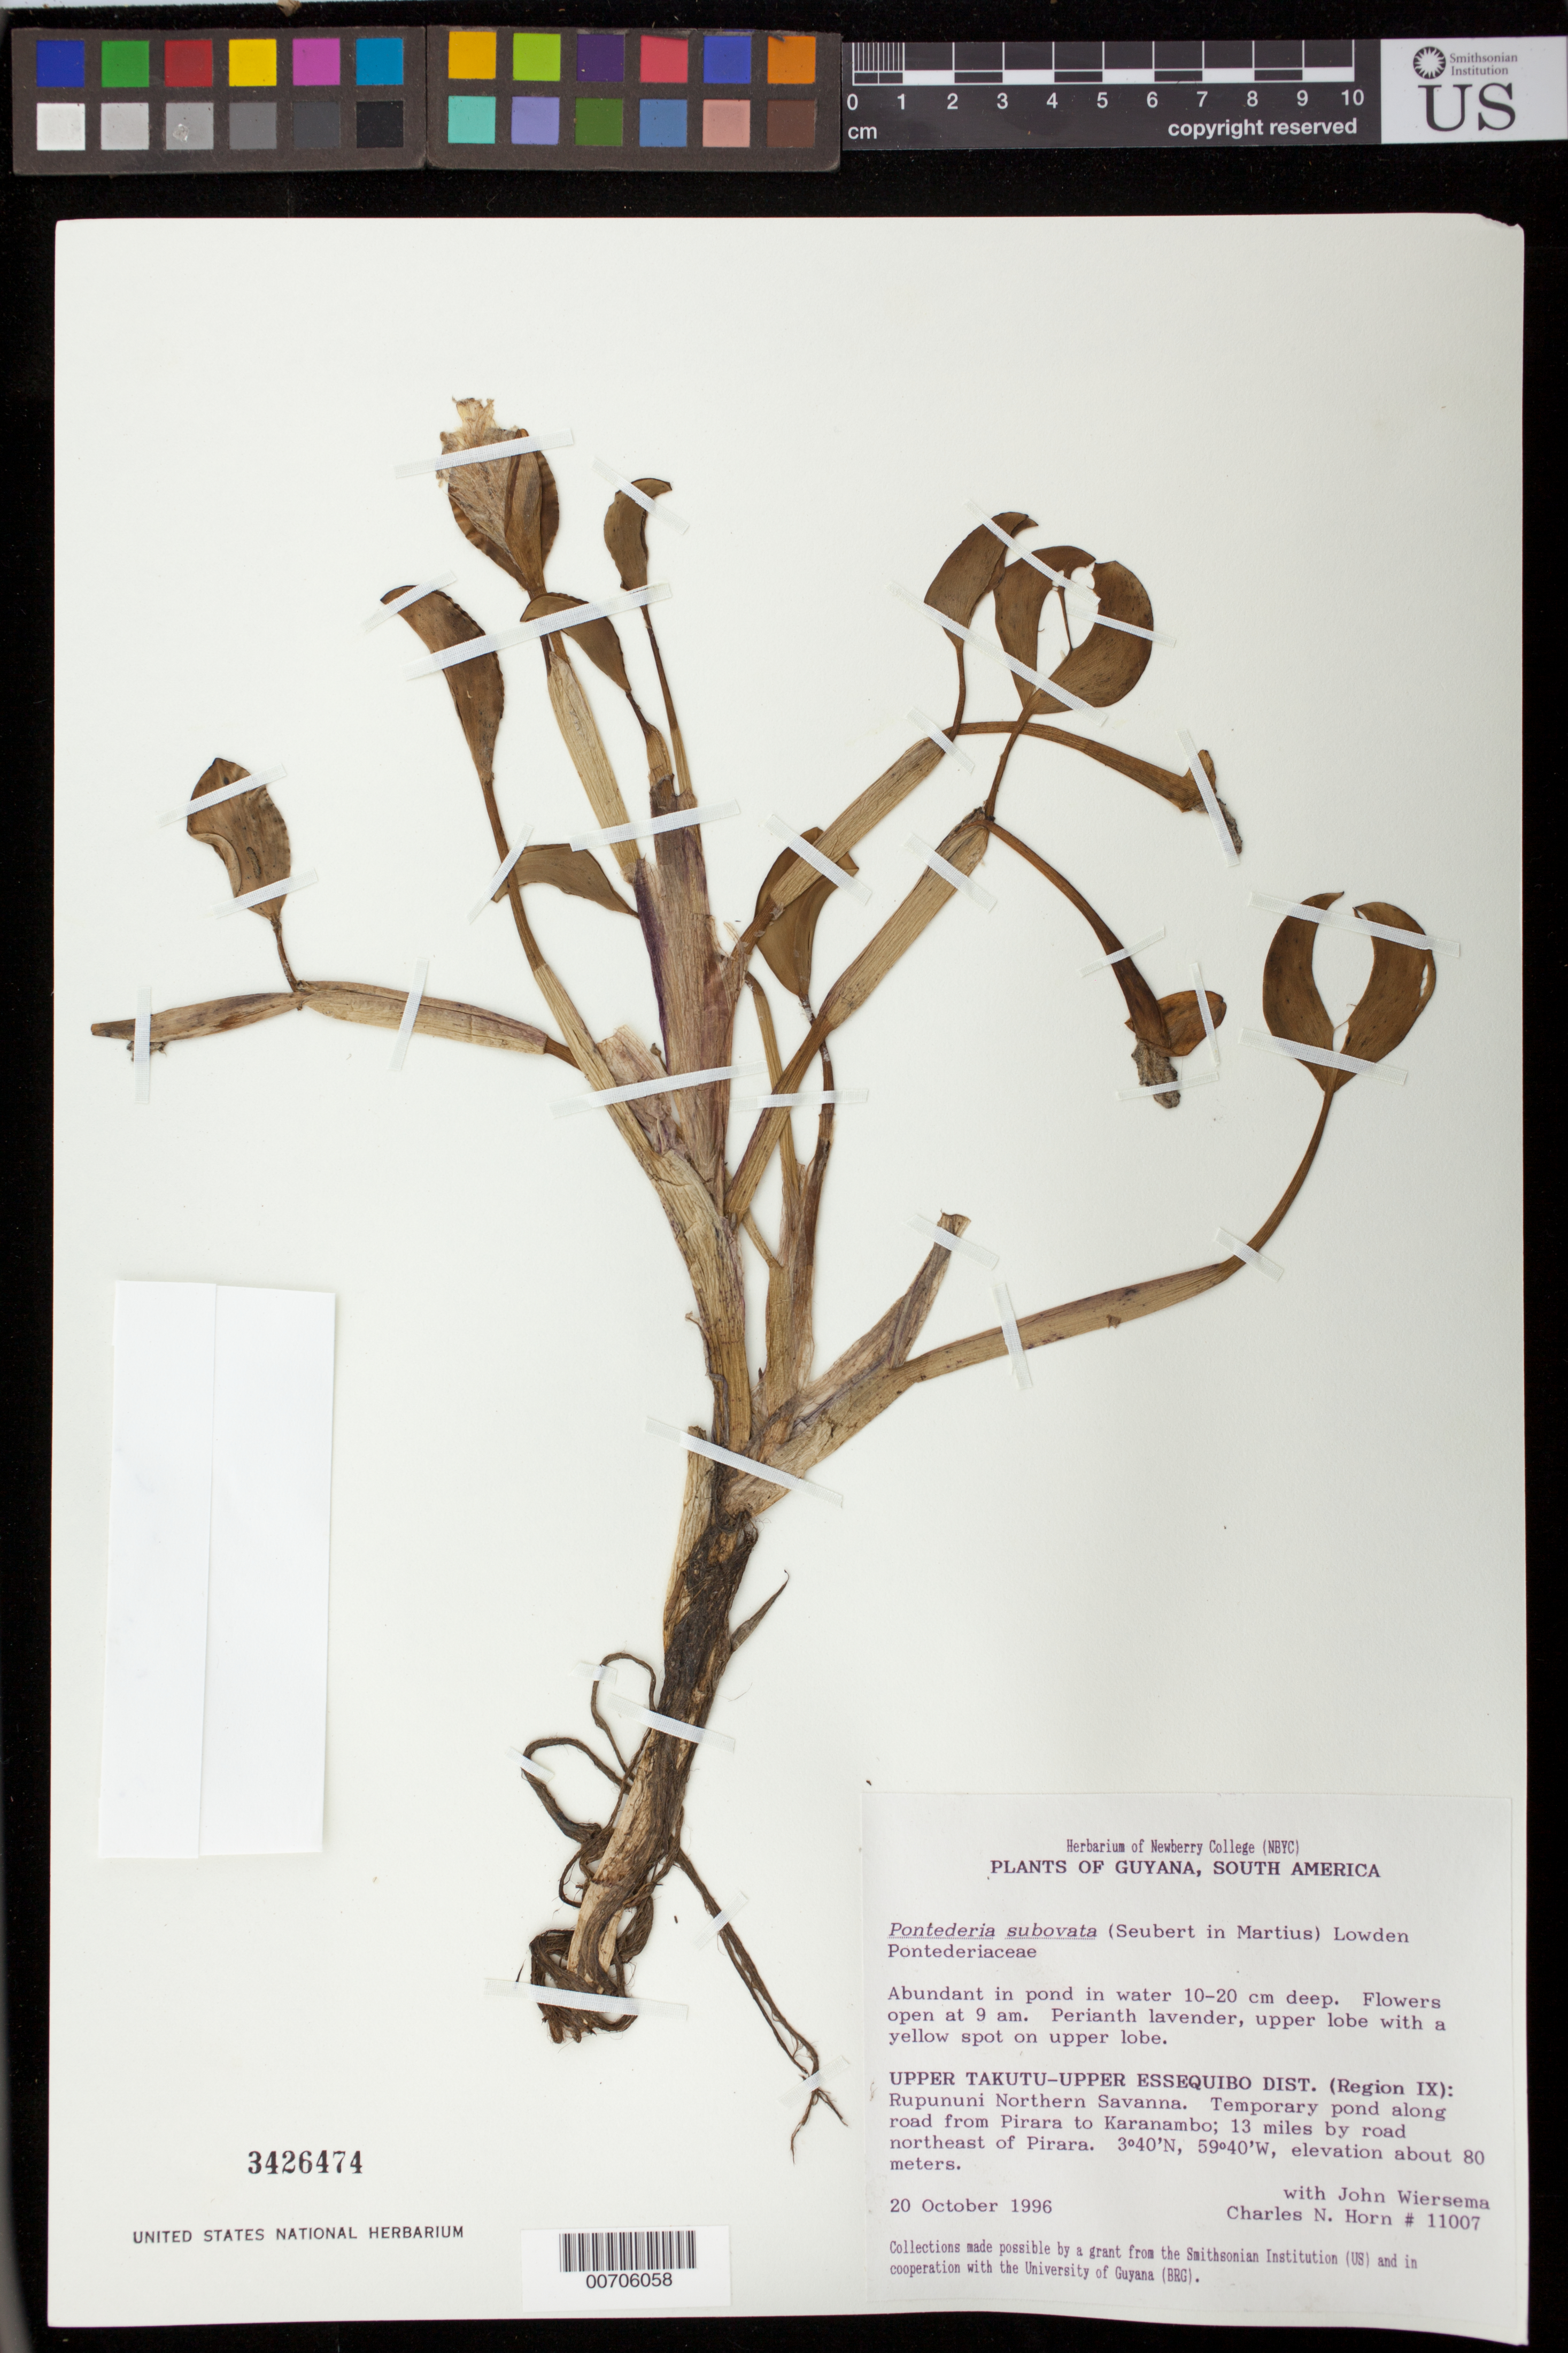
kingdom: Plantae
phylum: Tracheophyta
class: Liliopsida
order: Commelinales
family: Pontederiaceae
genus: Pontederia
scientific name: Pontederia subovata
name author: (Seub.) Lowden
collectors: C. N. Horn & J. H. Wiersema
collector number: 11007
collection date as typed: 20-Oct-96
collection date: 1996-10-20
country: Guyana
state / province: U. Takutu-U. Essequibo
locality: Rupununi Northern Savanna, road from Pirara to Karanambo, 13 mi. NE of Pirara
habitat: Pond in water 10-20 cm deep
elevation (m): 80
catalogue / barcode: US 3426474